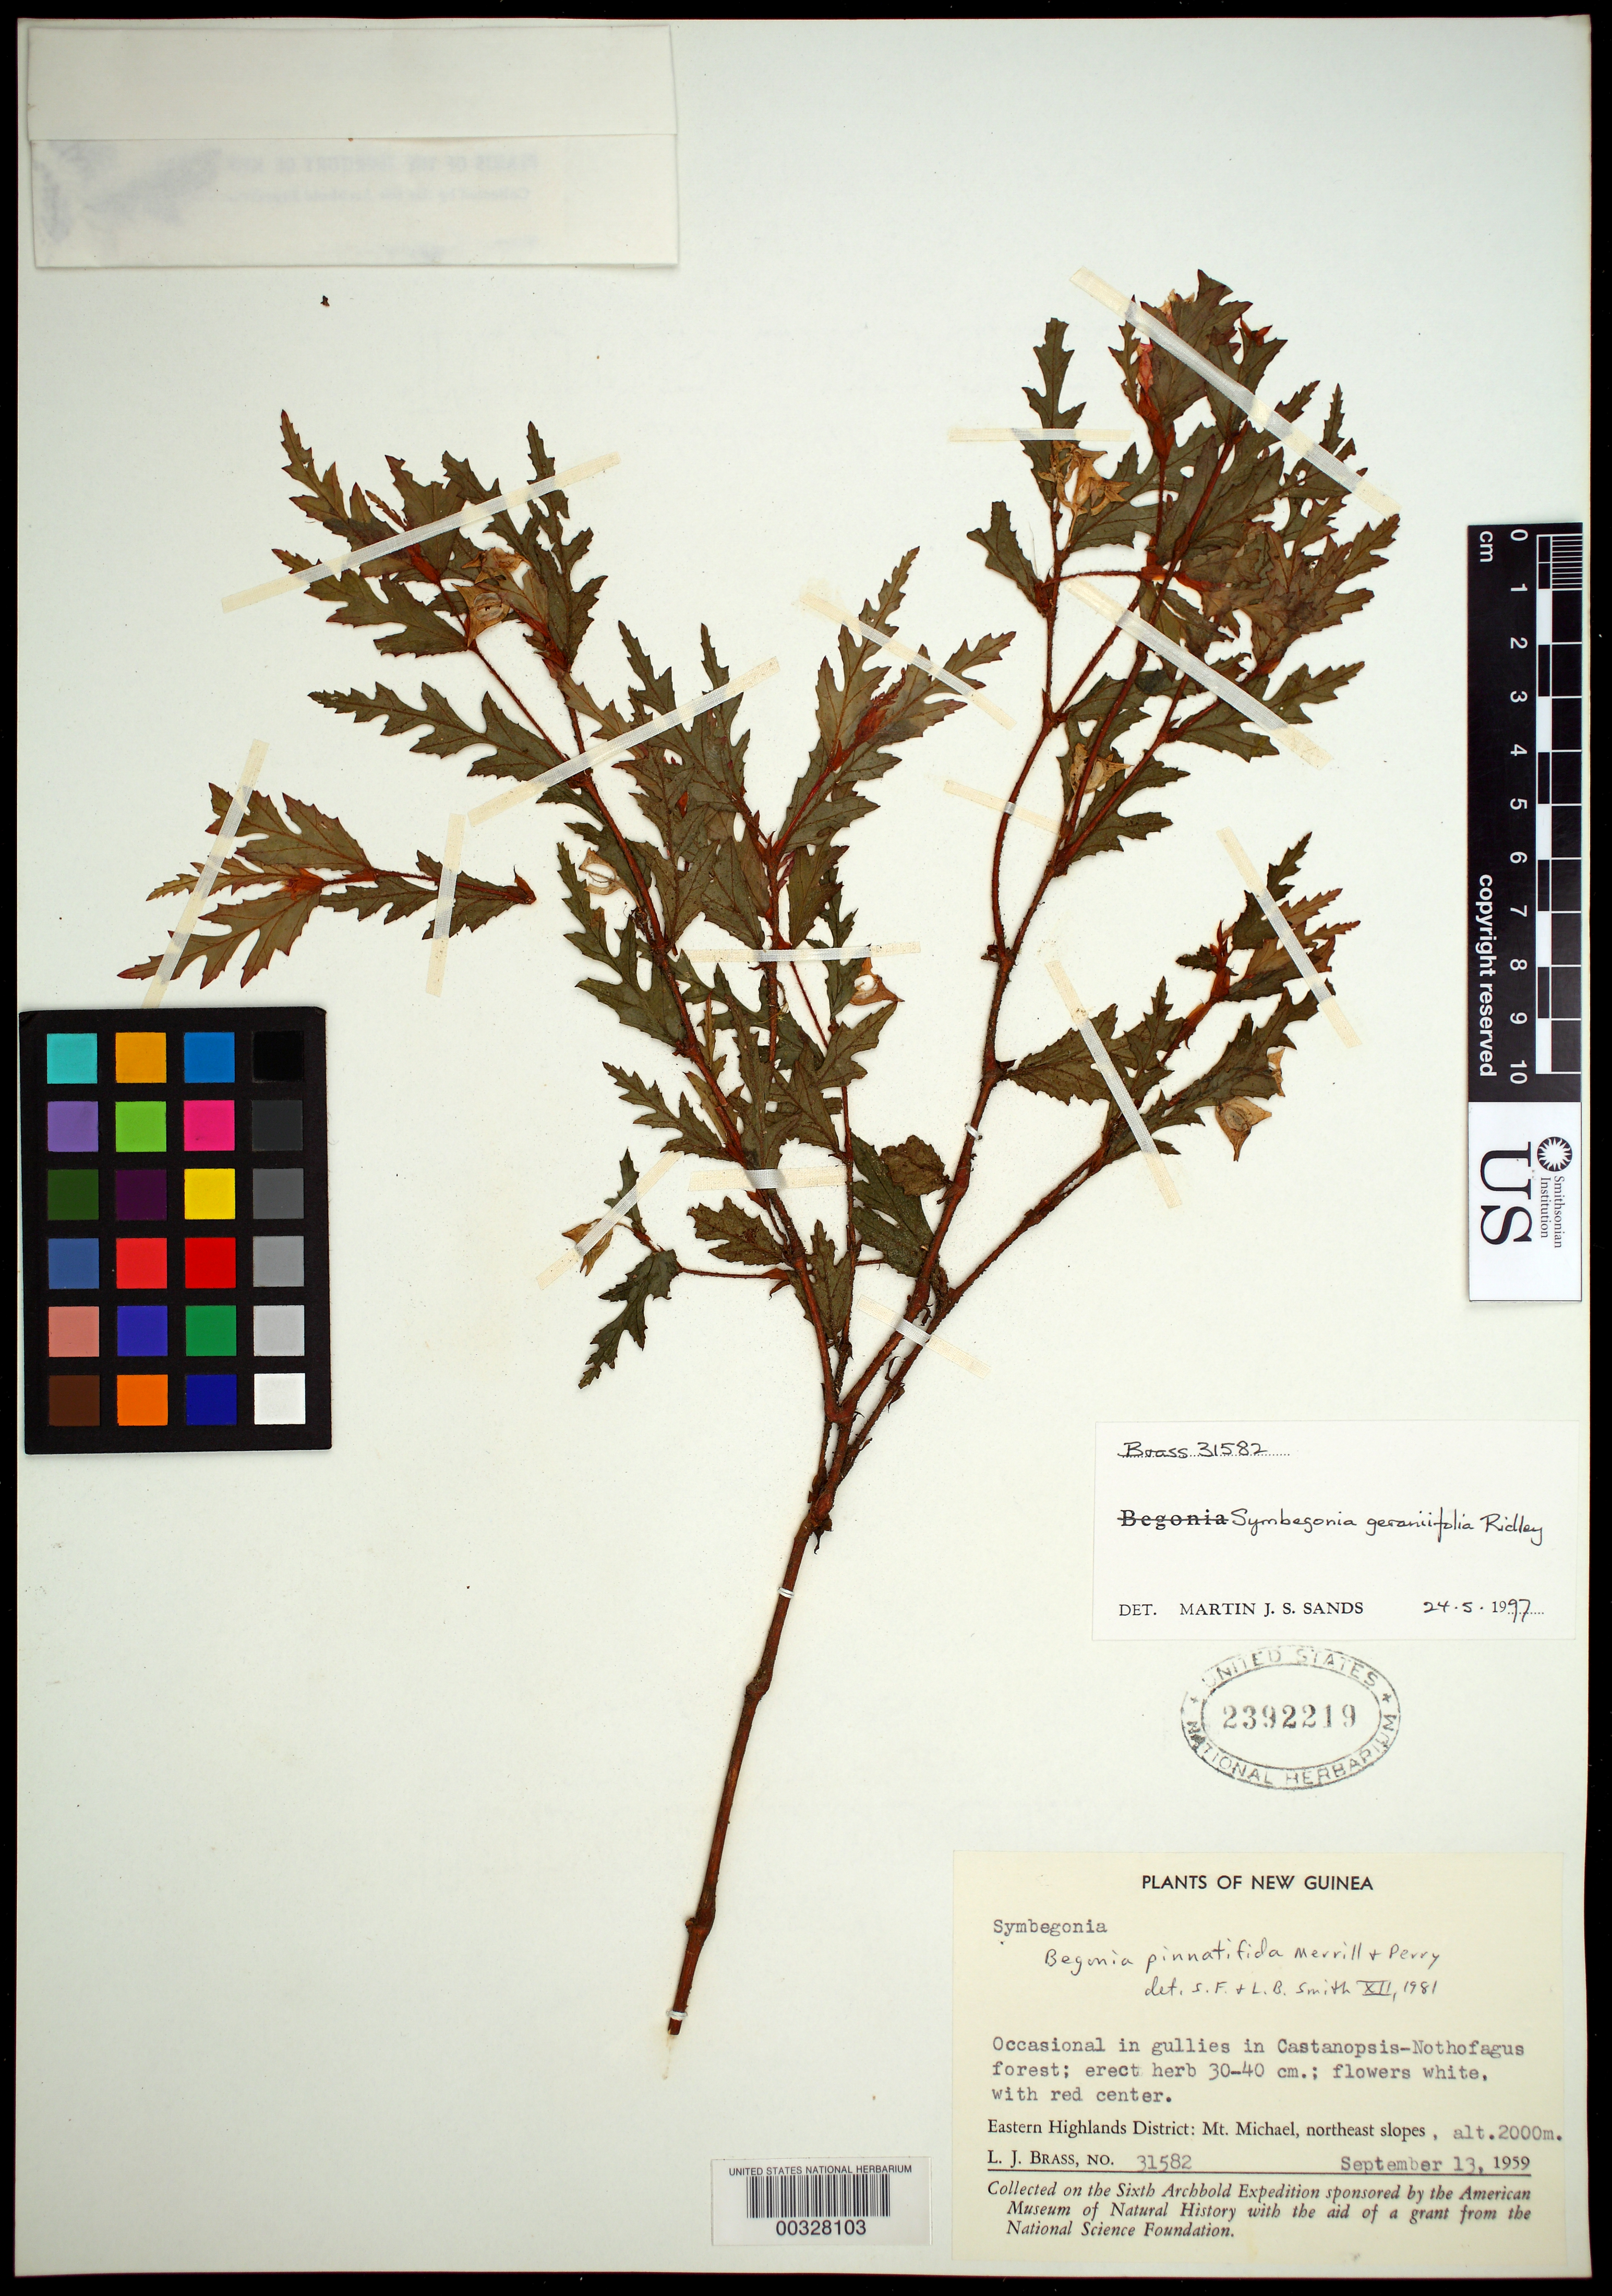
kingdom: Plantae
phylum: Tracheophyta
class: Magnoliopsida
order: Cucurbitales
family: Begoniaceae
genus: Begonia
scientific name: Begonia symgeraniifolia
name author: L.L. Forrest & Hollingsw.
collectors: L. J. Brass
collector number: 31582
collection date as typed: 13 Sep 1959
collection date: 1959-09-13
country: Papua New Guinea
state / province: Eastern Highlands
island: New Guinea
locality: Mt. michael, ne slopes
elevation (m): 2000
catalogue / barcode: US 2392219